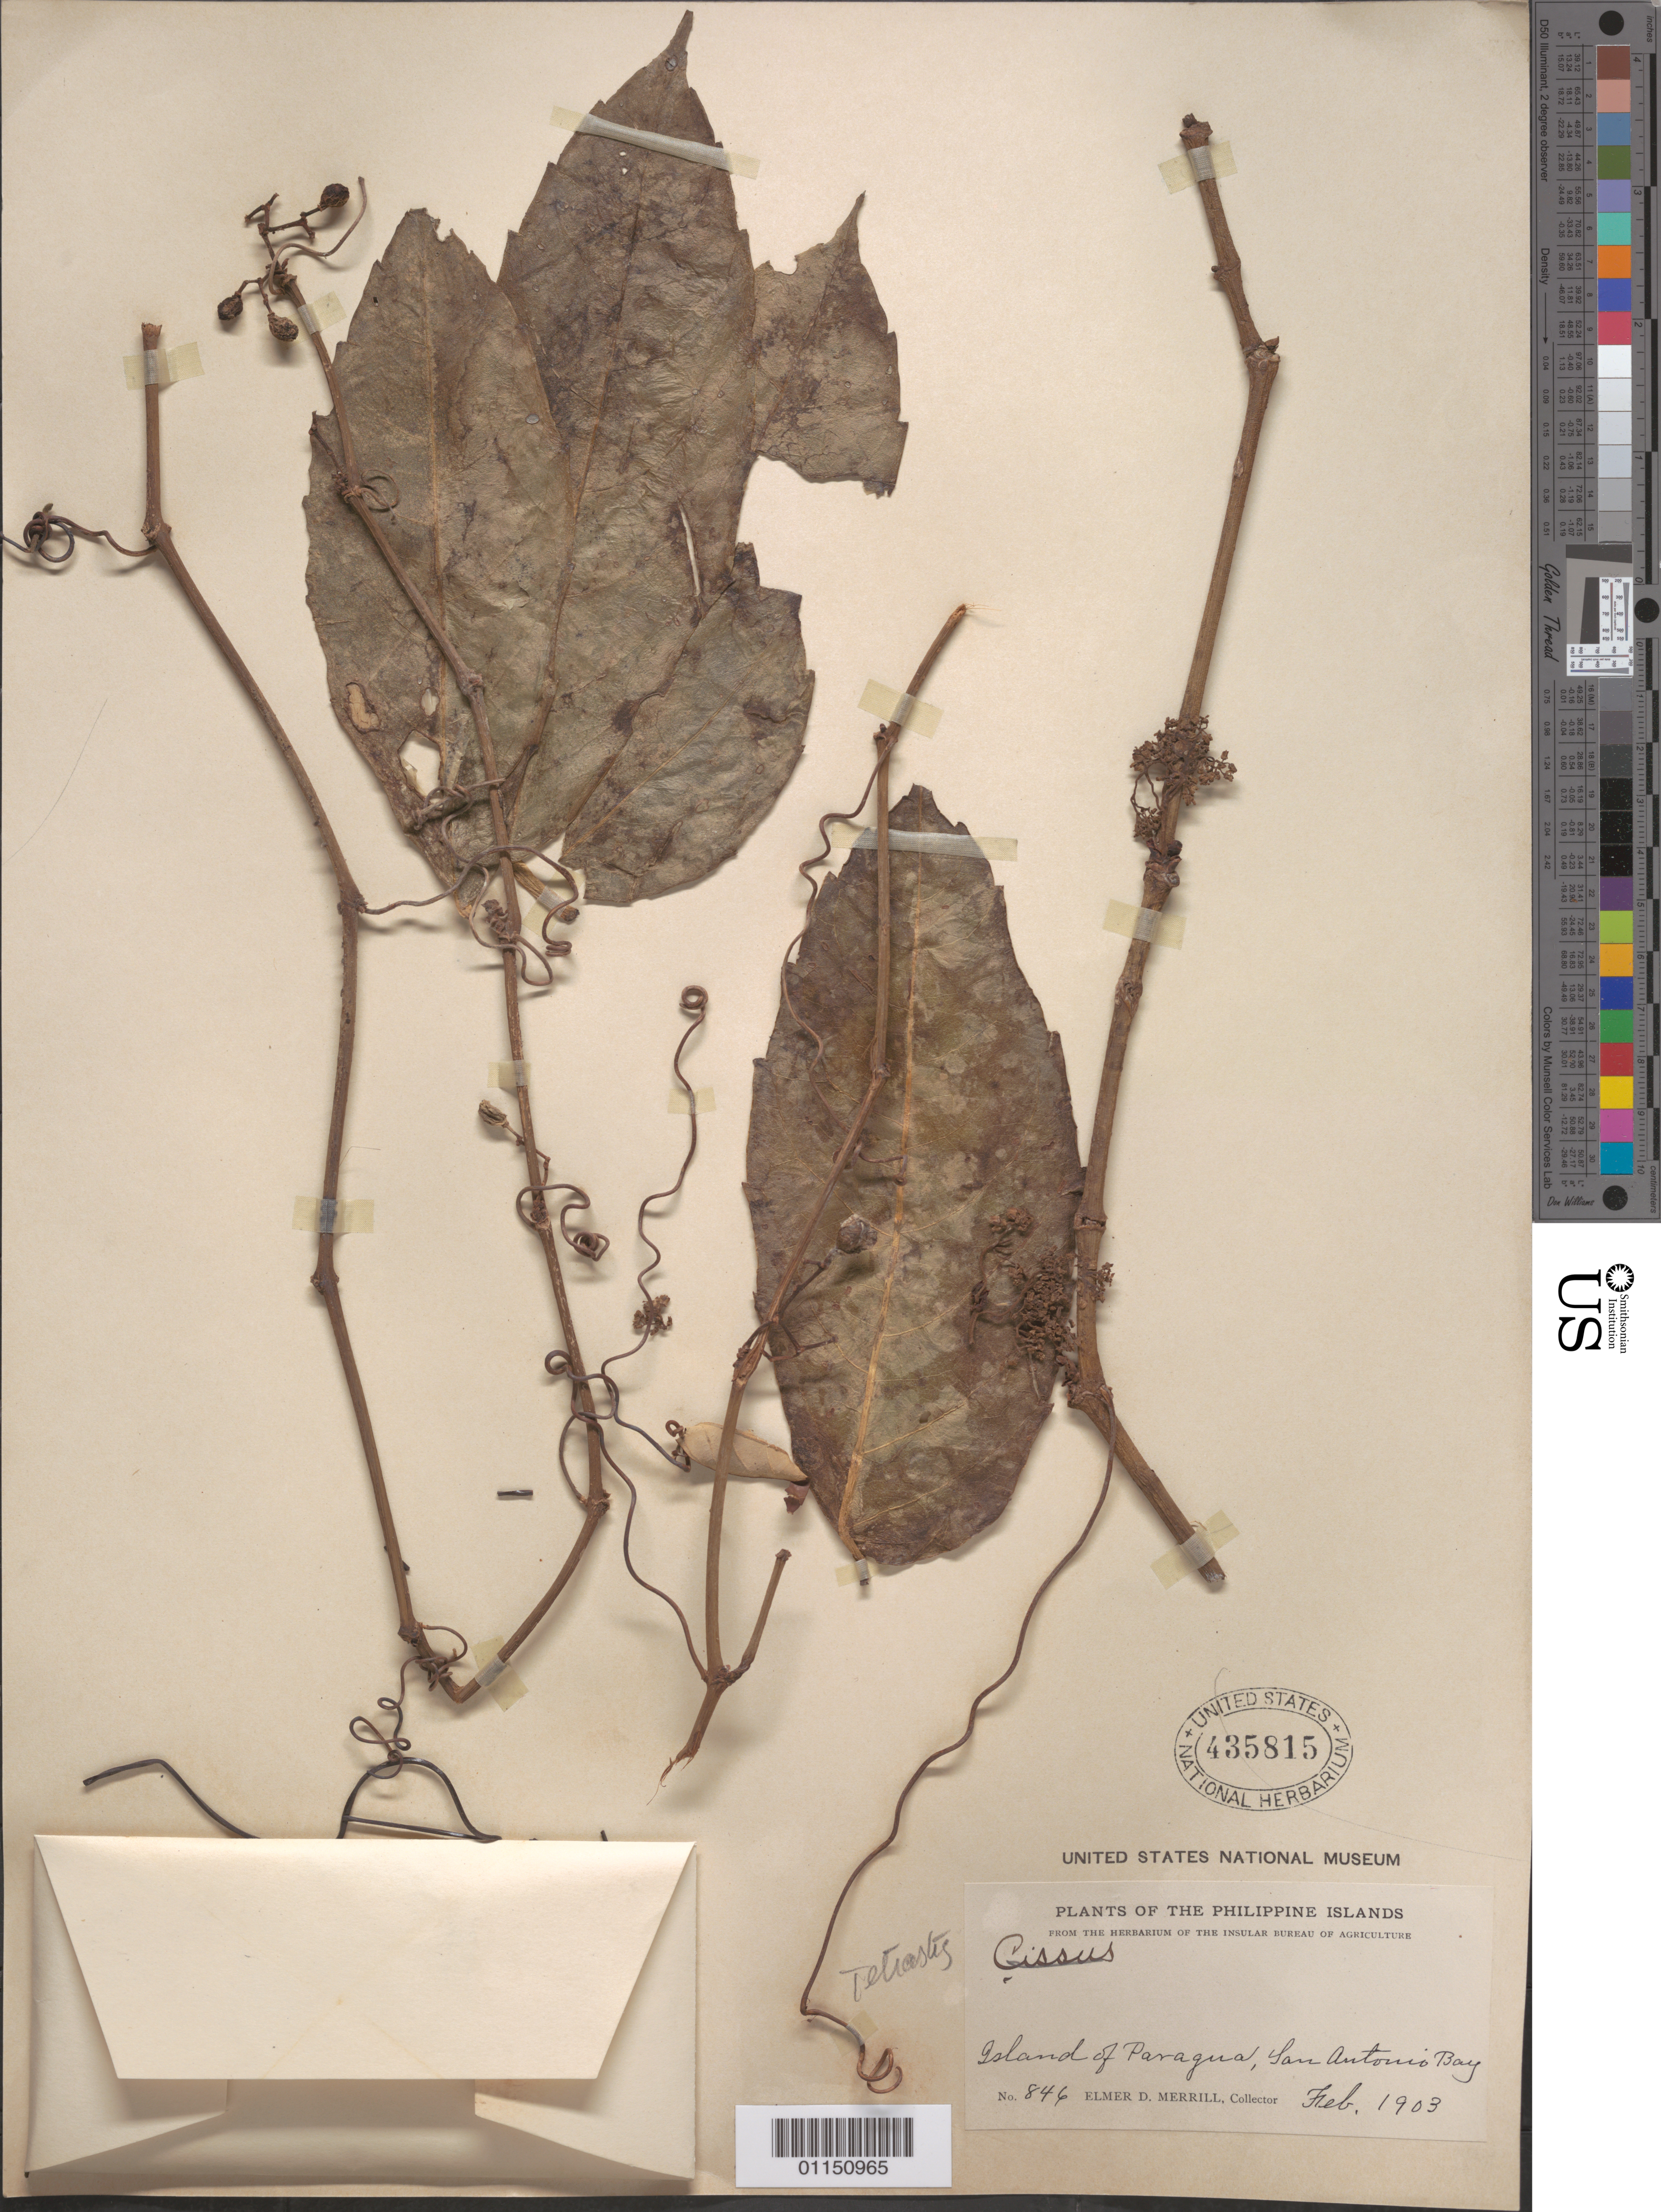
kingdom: Plantae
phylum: Tracheophyta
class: Magnoliopsida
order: Vitales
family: Vitaceae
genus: Tetrastigma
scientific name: Tetrastigma sp.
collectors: E. D. Merrill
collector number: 846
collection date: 1903-02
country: Philippines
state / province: Mimaropa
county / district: Palawan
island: Palawan [Paragua]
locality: Island of Paragua, San Antonio Bay.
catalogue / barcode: US 435815